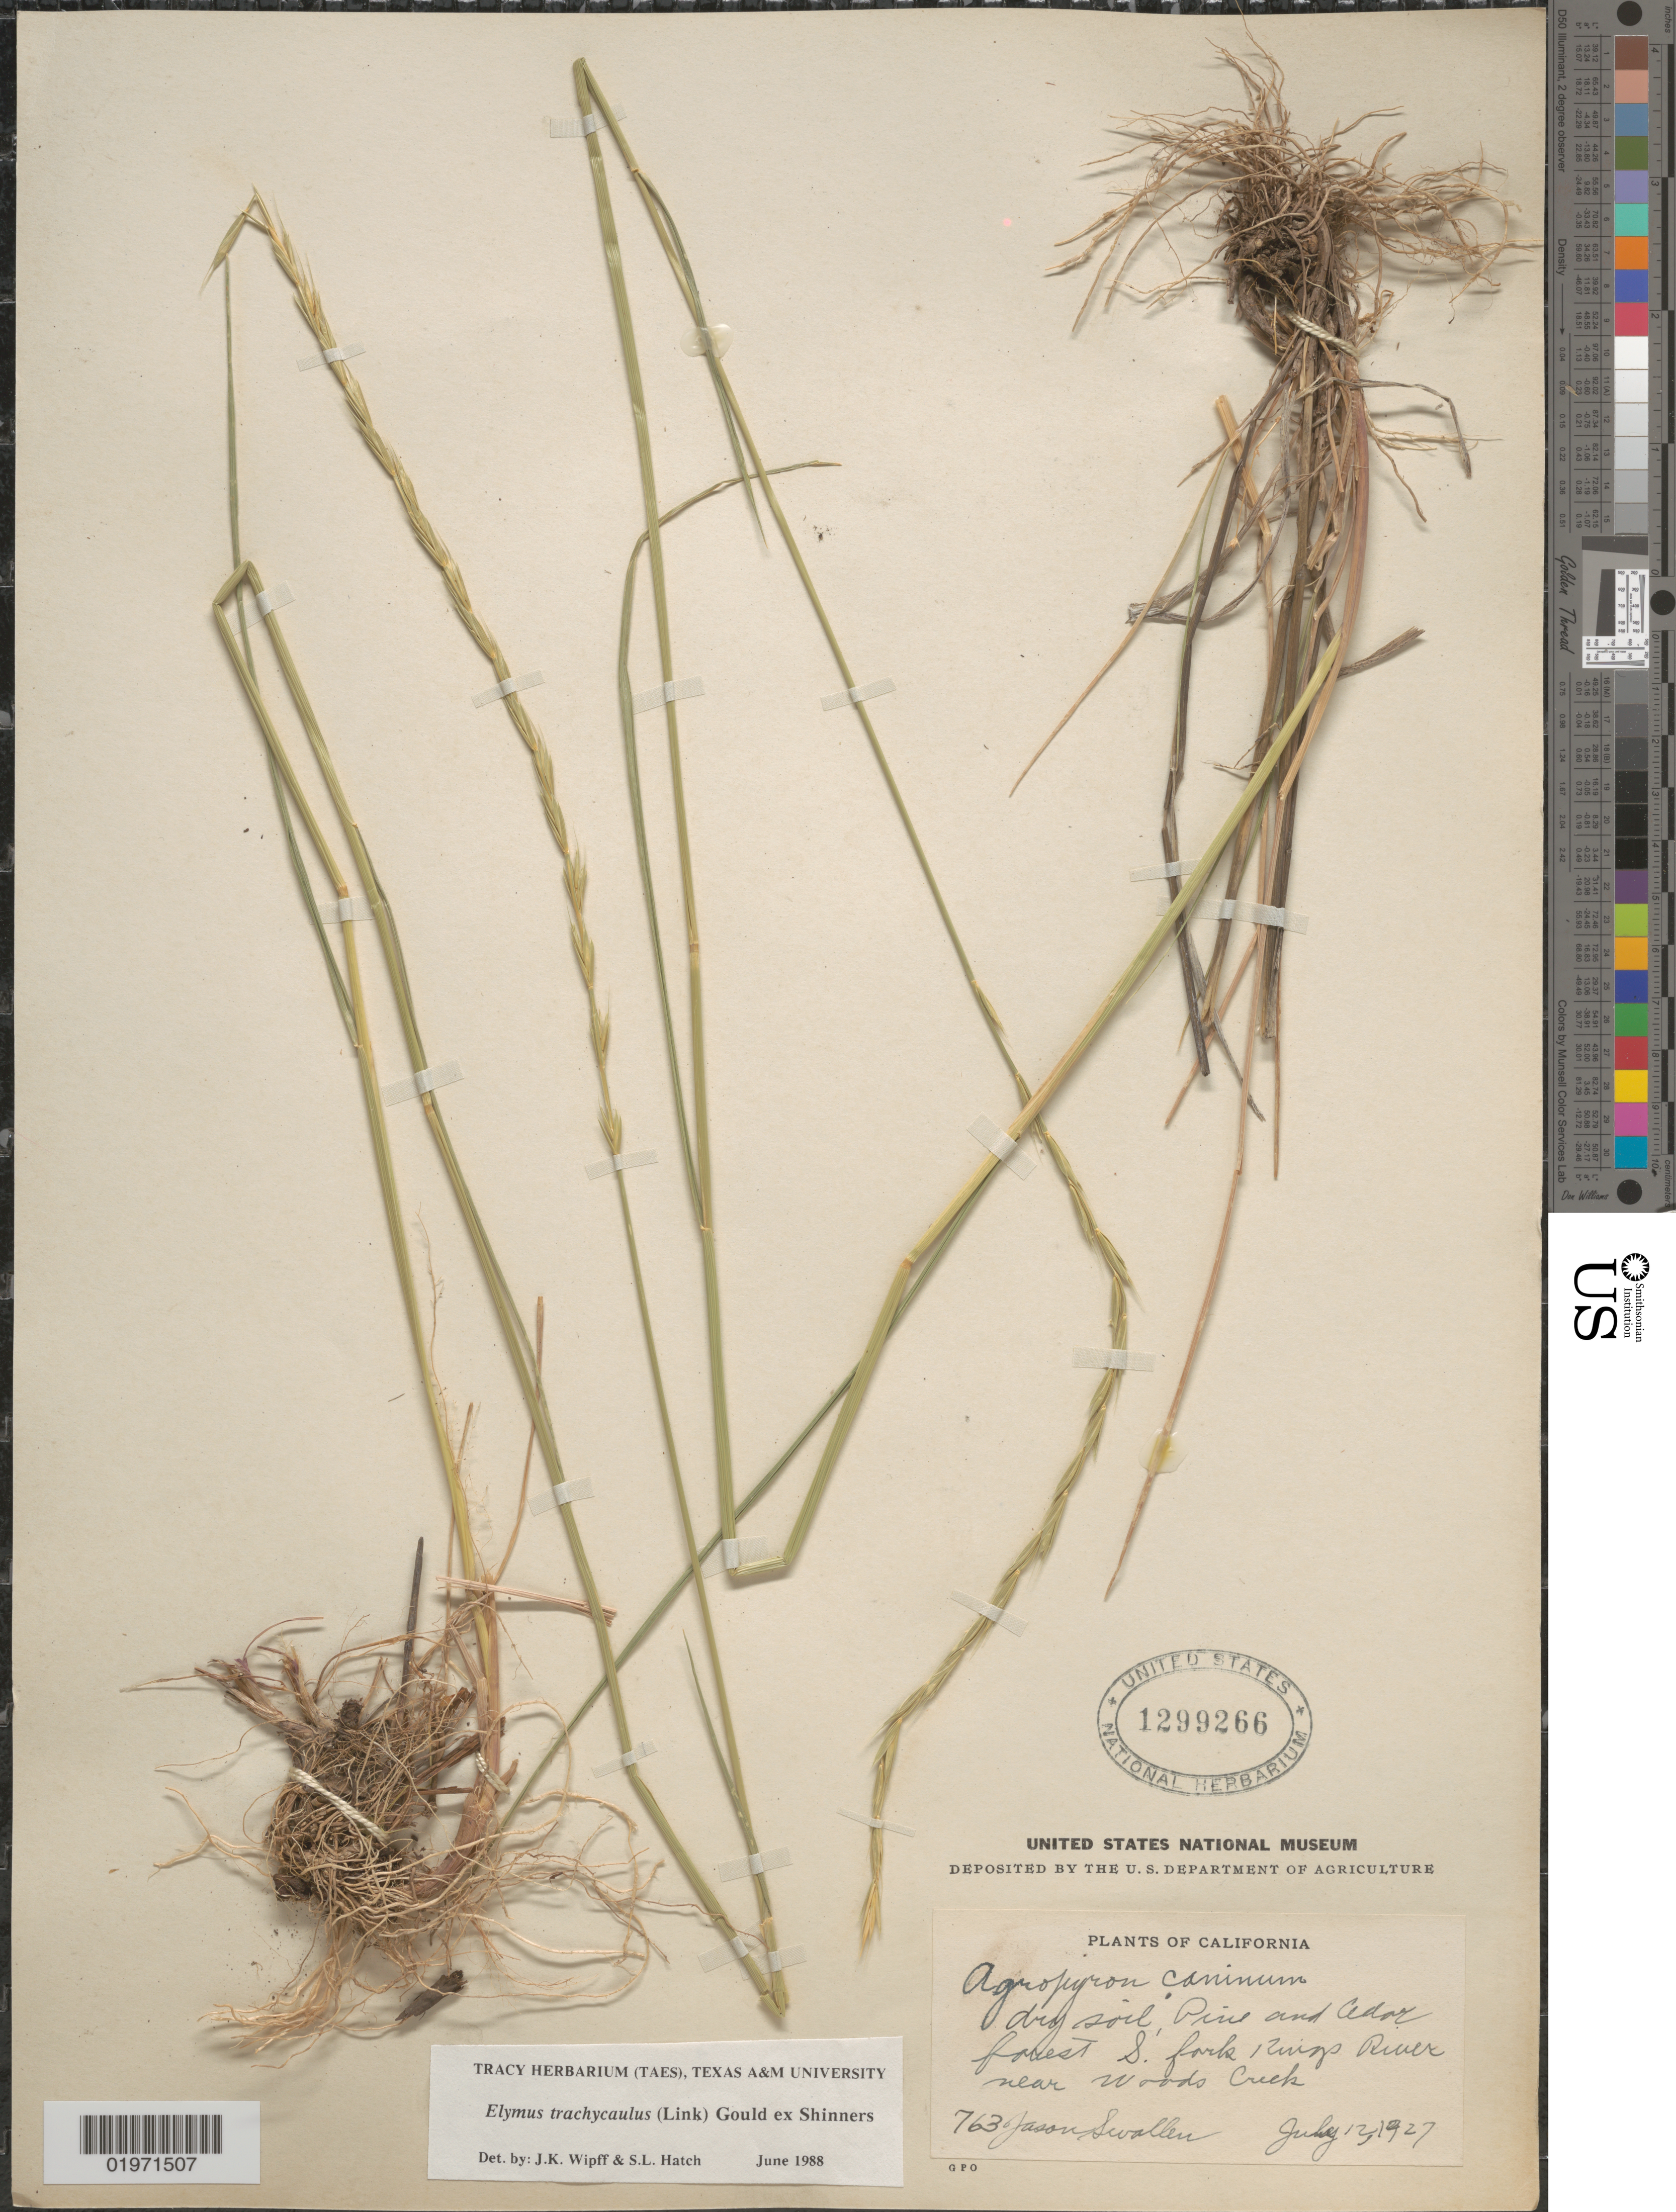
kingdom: Plantae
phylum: Tracheophyta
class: Liliopsida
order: Poales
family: Poaceae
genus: Elymus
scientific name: Elymus trachycaulus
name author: (Link) Gould ex Shinners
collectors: J. R. Swallen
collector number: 7636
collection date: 1927-07-12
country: United States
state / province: California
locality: S. fork Kings River near Woods Creek.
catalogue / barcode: US 1299266